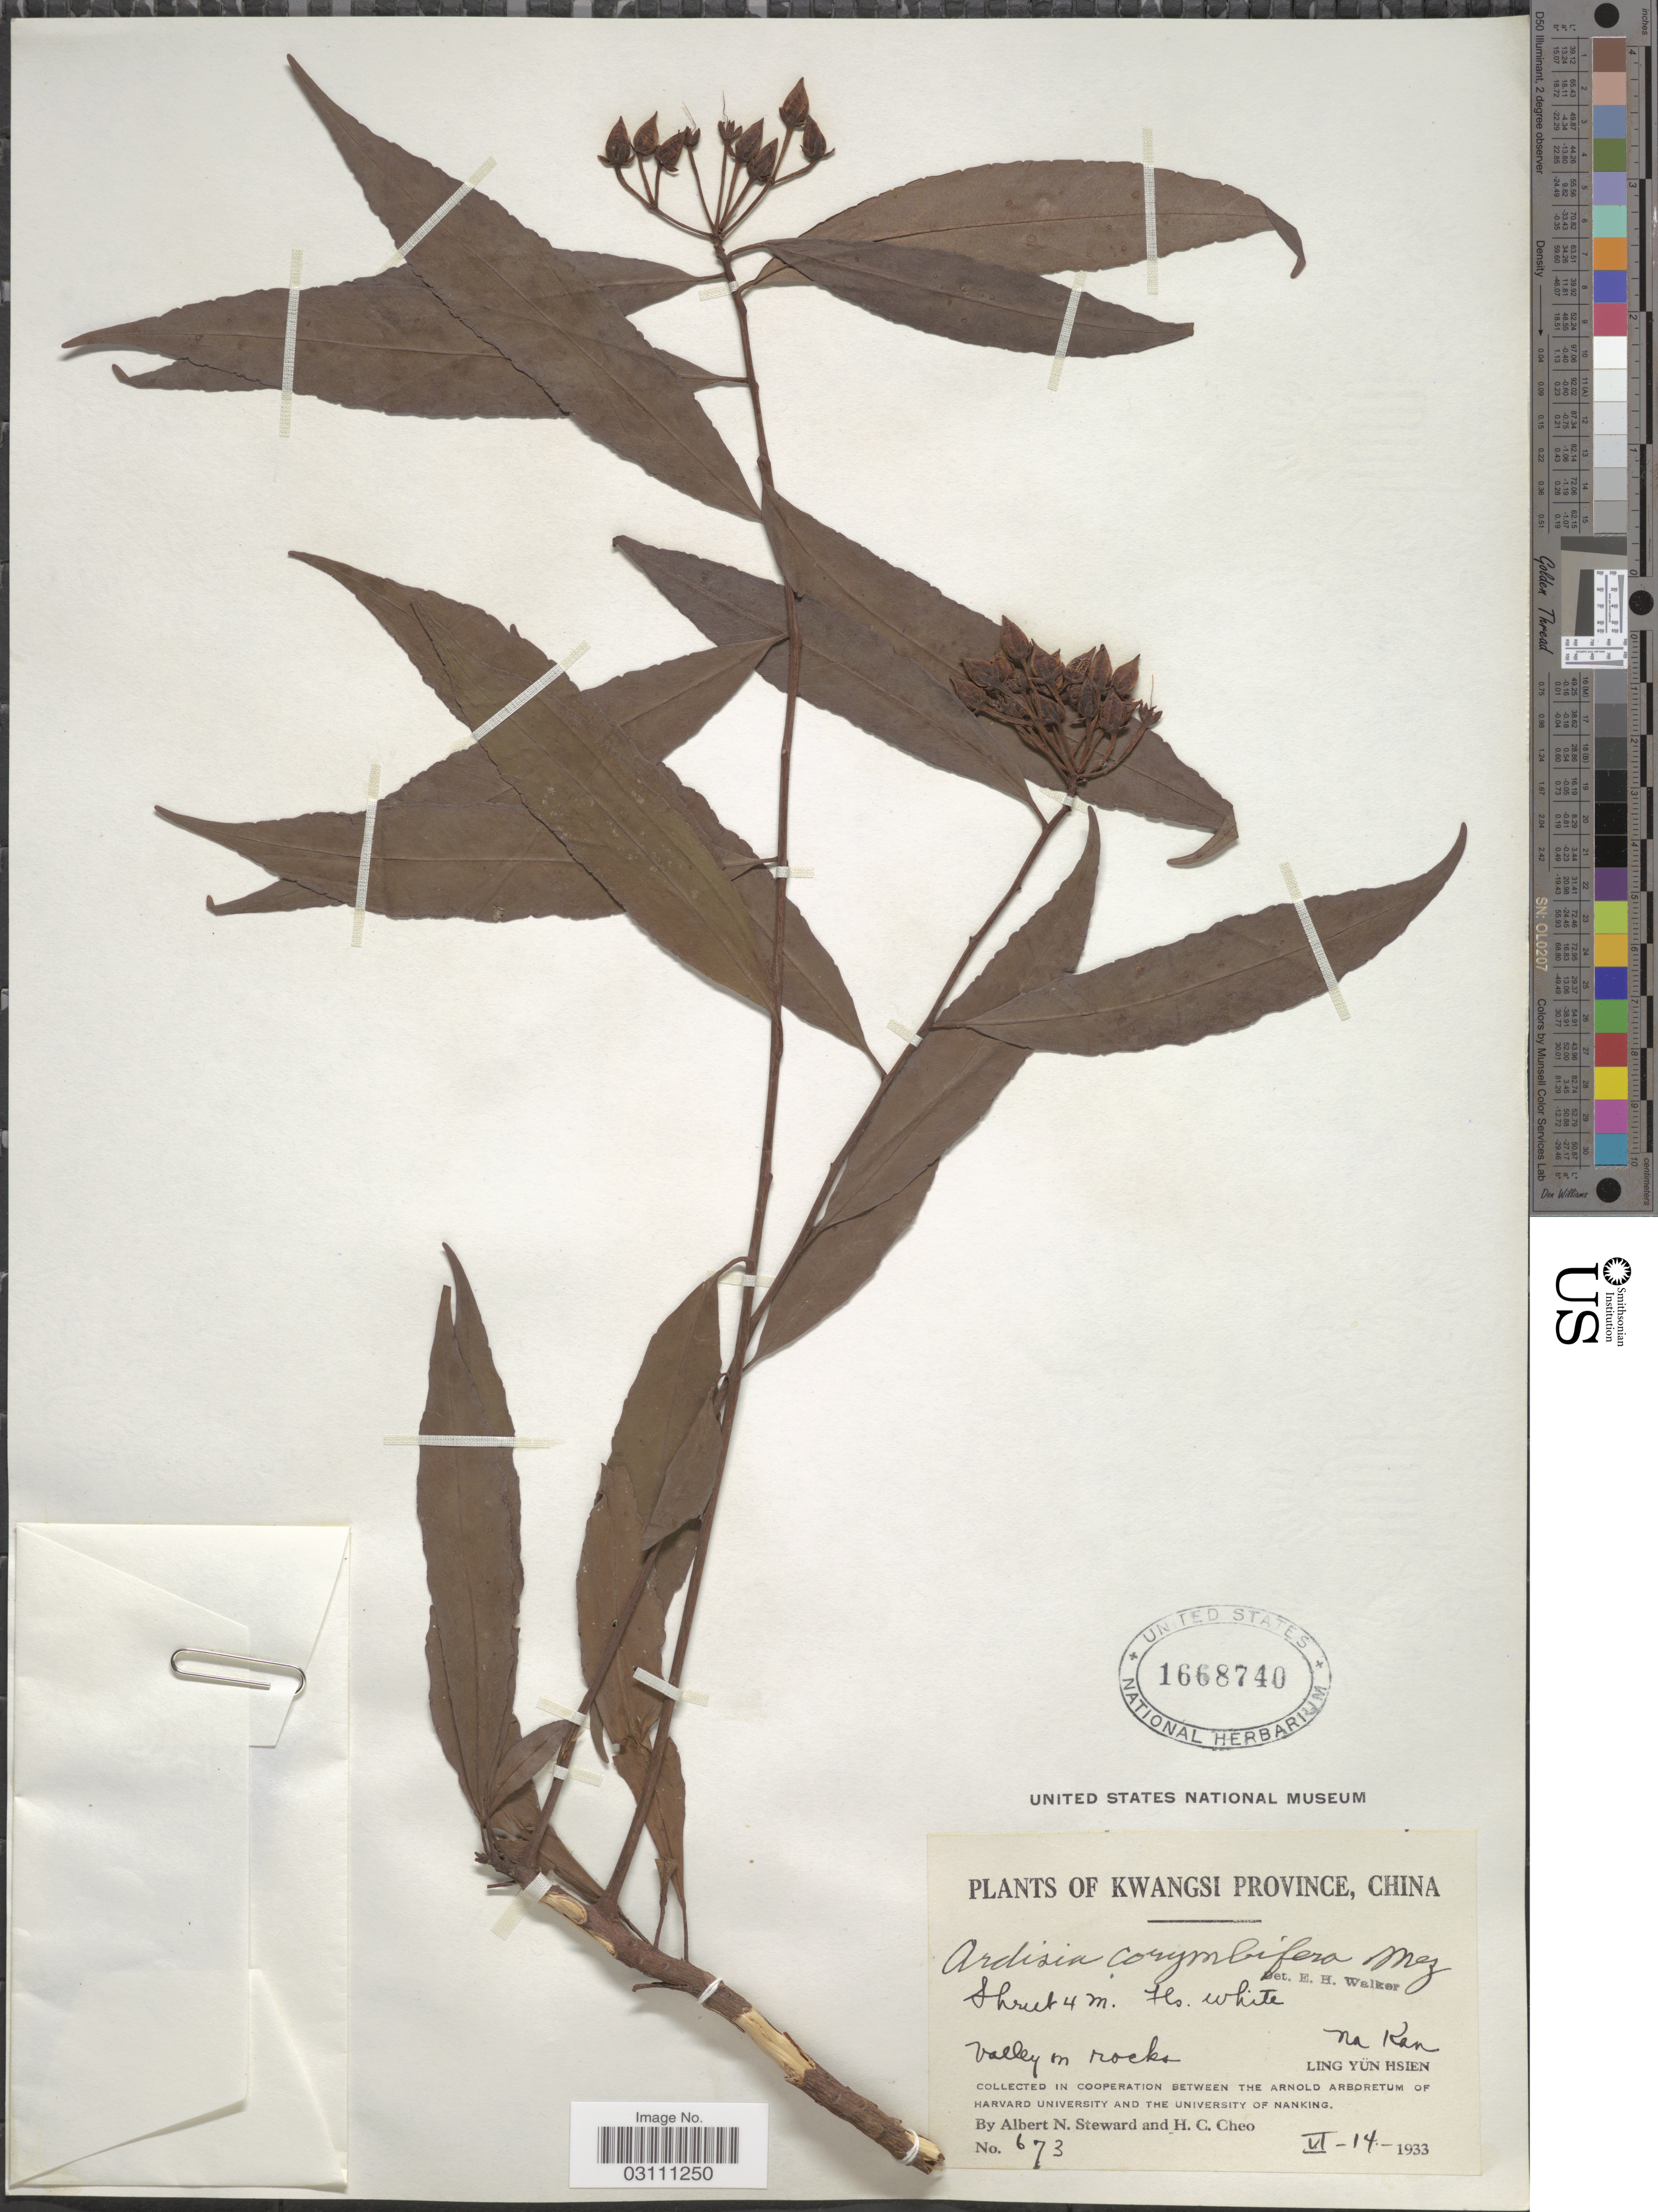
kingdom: Plantae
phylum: Tracheophyta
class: Magnoliopsida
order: Ericales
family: Primulaceae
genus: Ardisia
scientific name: Ardisia corymbifera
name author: Mez in Engl.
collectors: A. N. Steward & H. Cheo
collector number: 673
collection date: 1933-06-14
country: China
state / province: Guangxi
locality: Kwangsi Province. Valley on rocks. Na Kan. Ling Yün Hsien.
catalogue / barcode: US 1668740